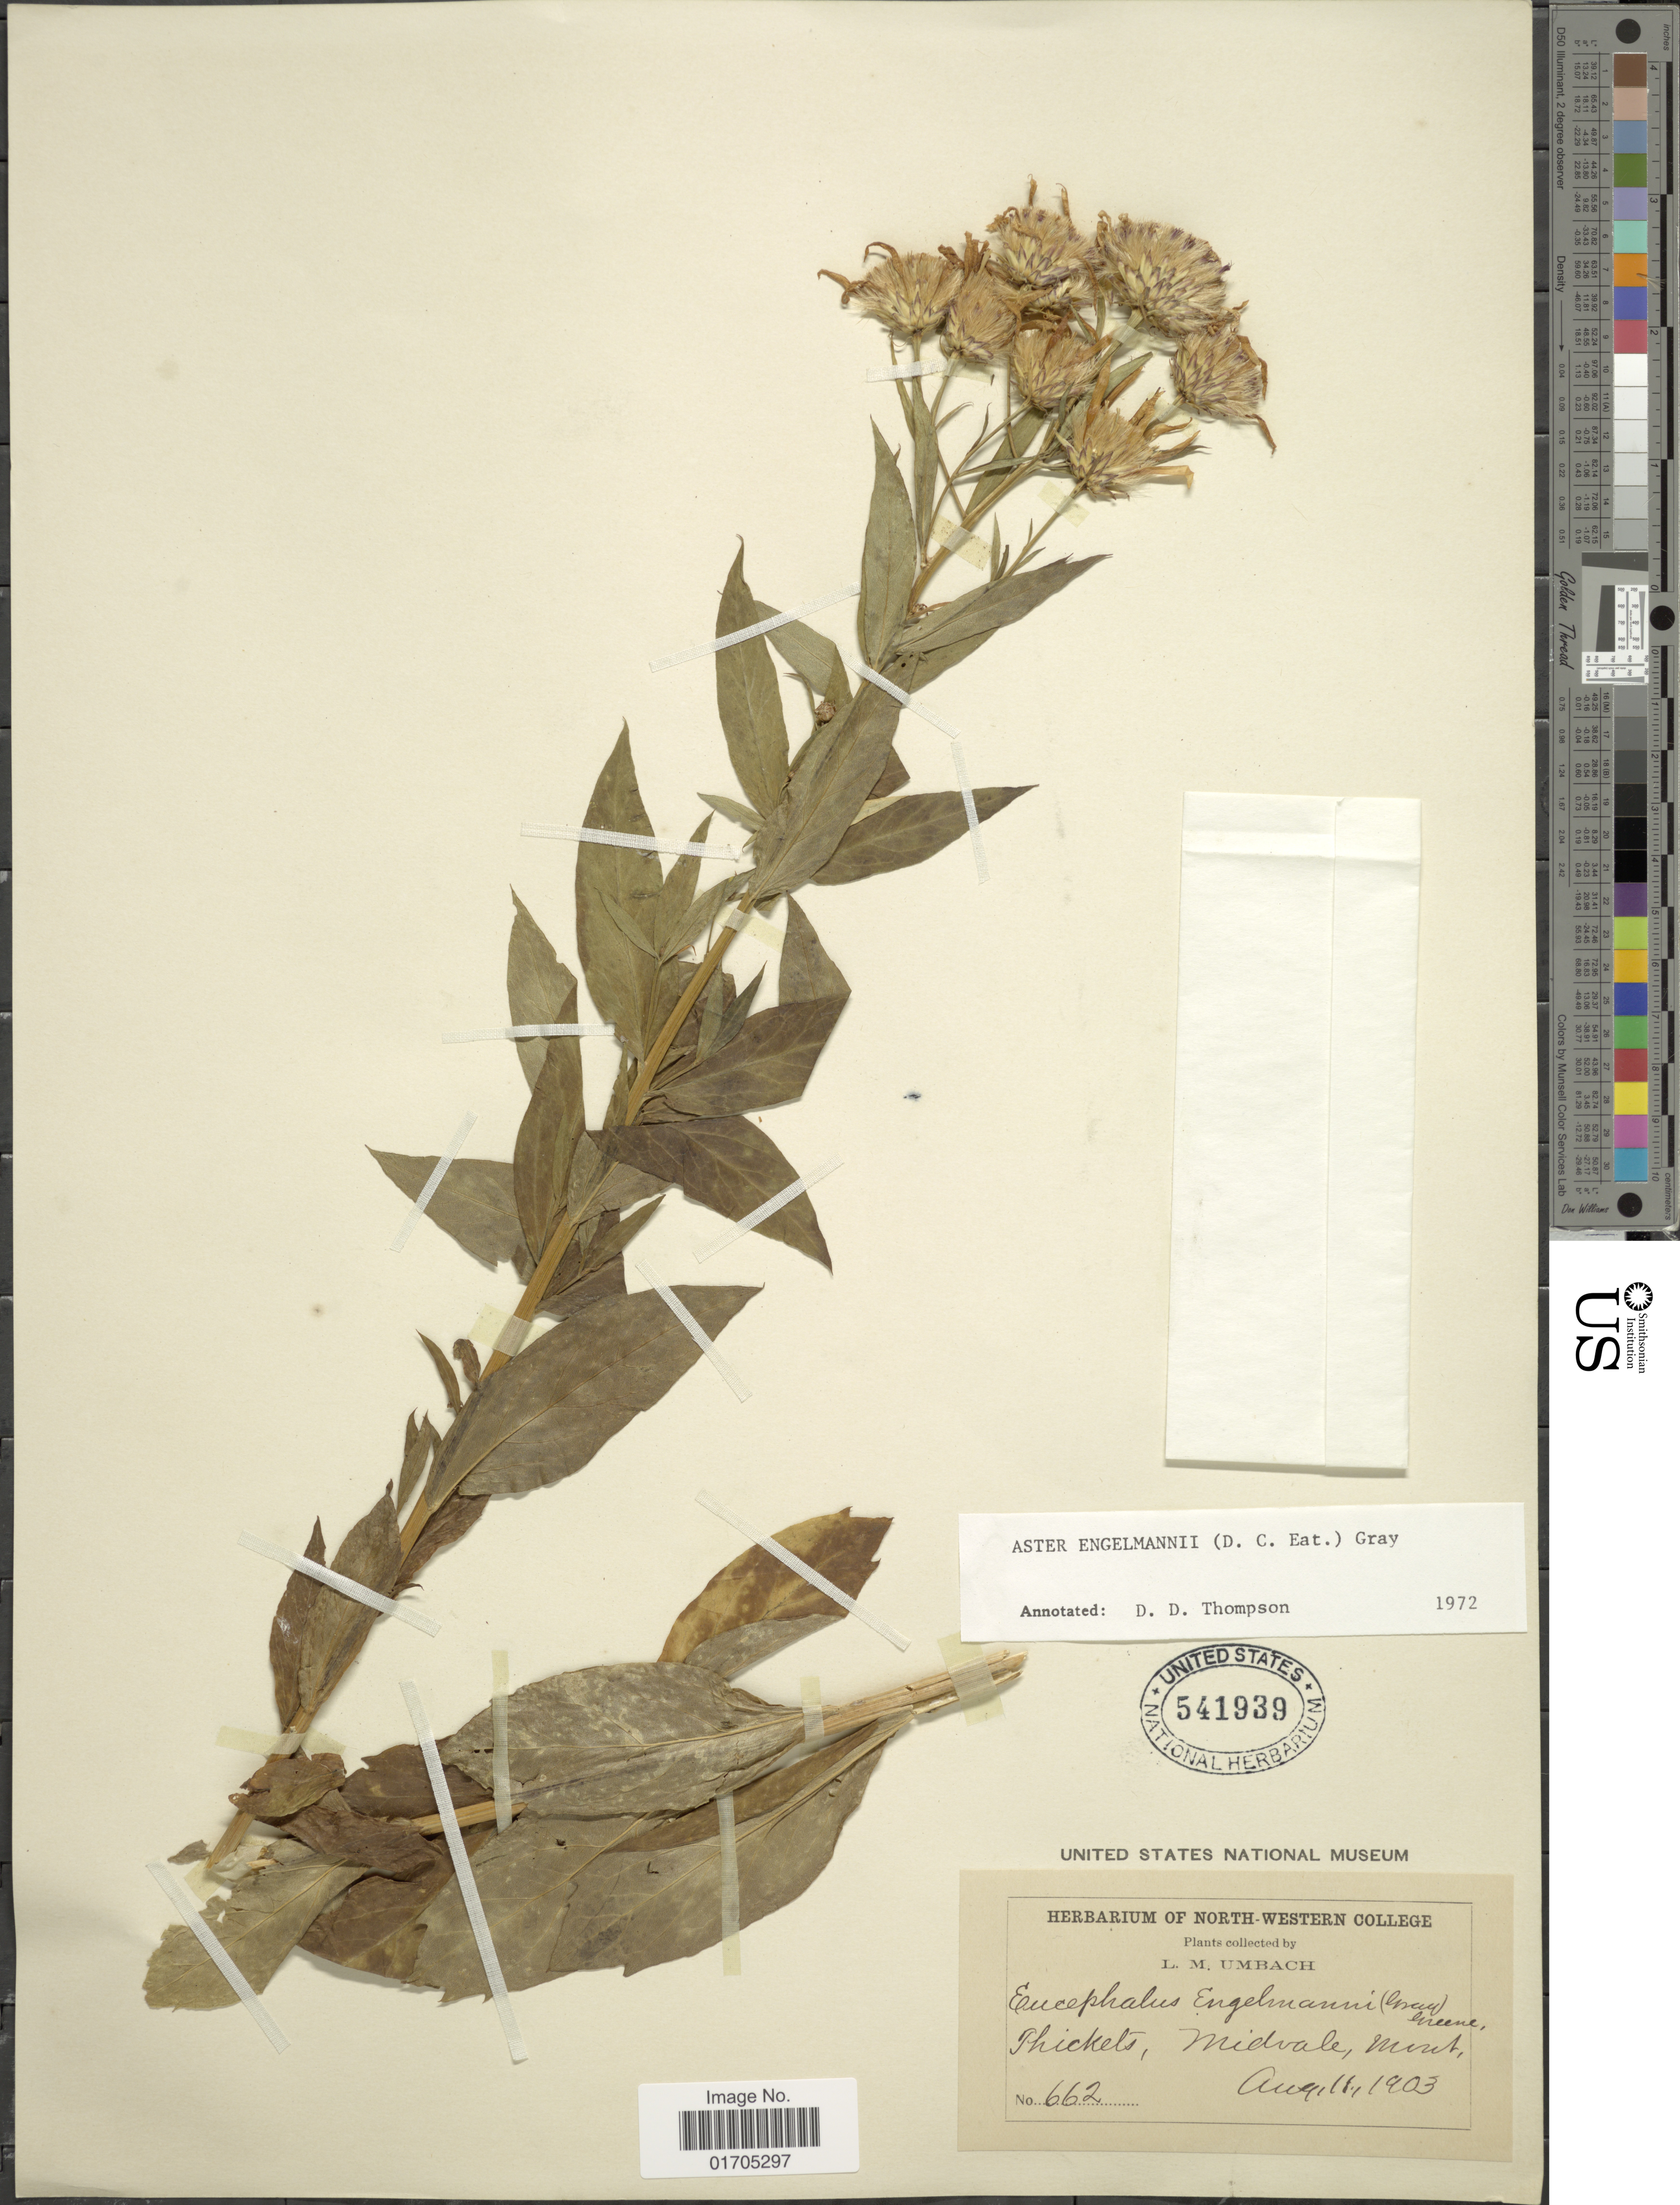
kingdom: Plantae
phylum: Tracheophyta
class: Magnoliopsida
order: Asterales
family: Asteraceae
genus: Eucephalus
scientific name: Eucephalus engelmannii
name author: (D.C. Eaton) Greene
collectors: L. M. Umbach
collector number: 662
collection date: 1903-08-11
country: United States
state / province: Montana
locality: Thickets, Midvale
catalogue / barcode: US 541939